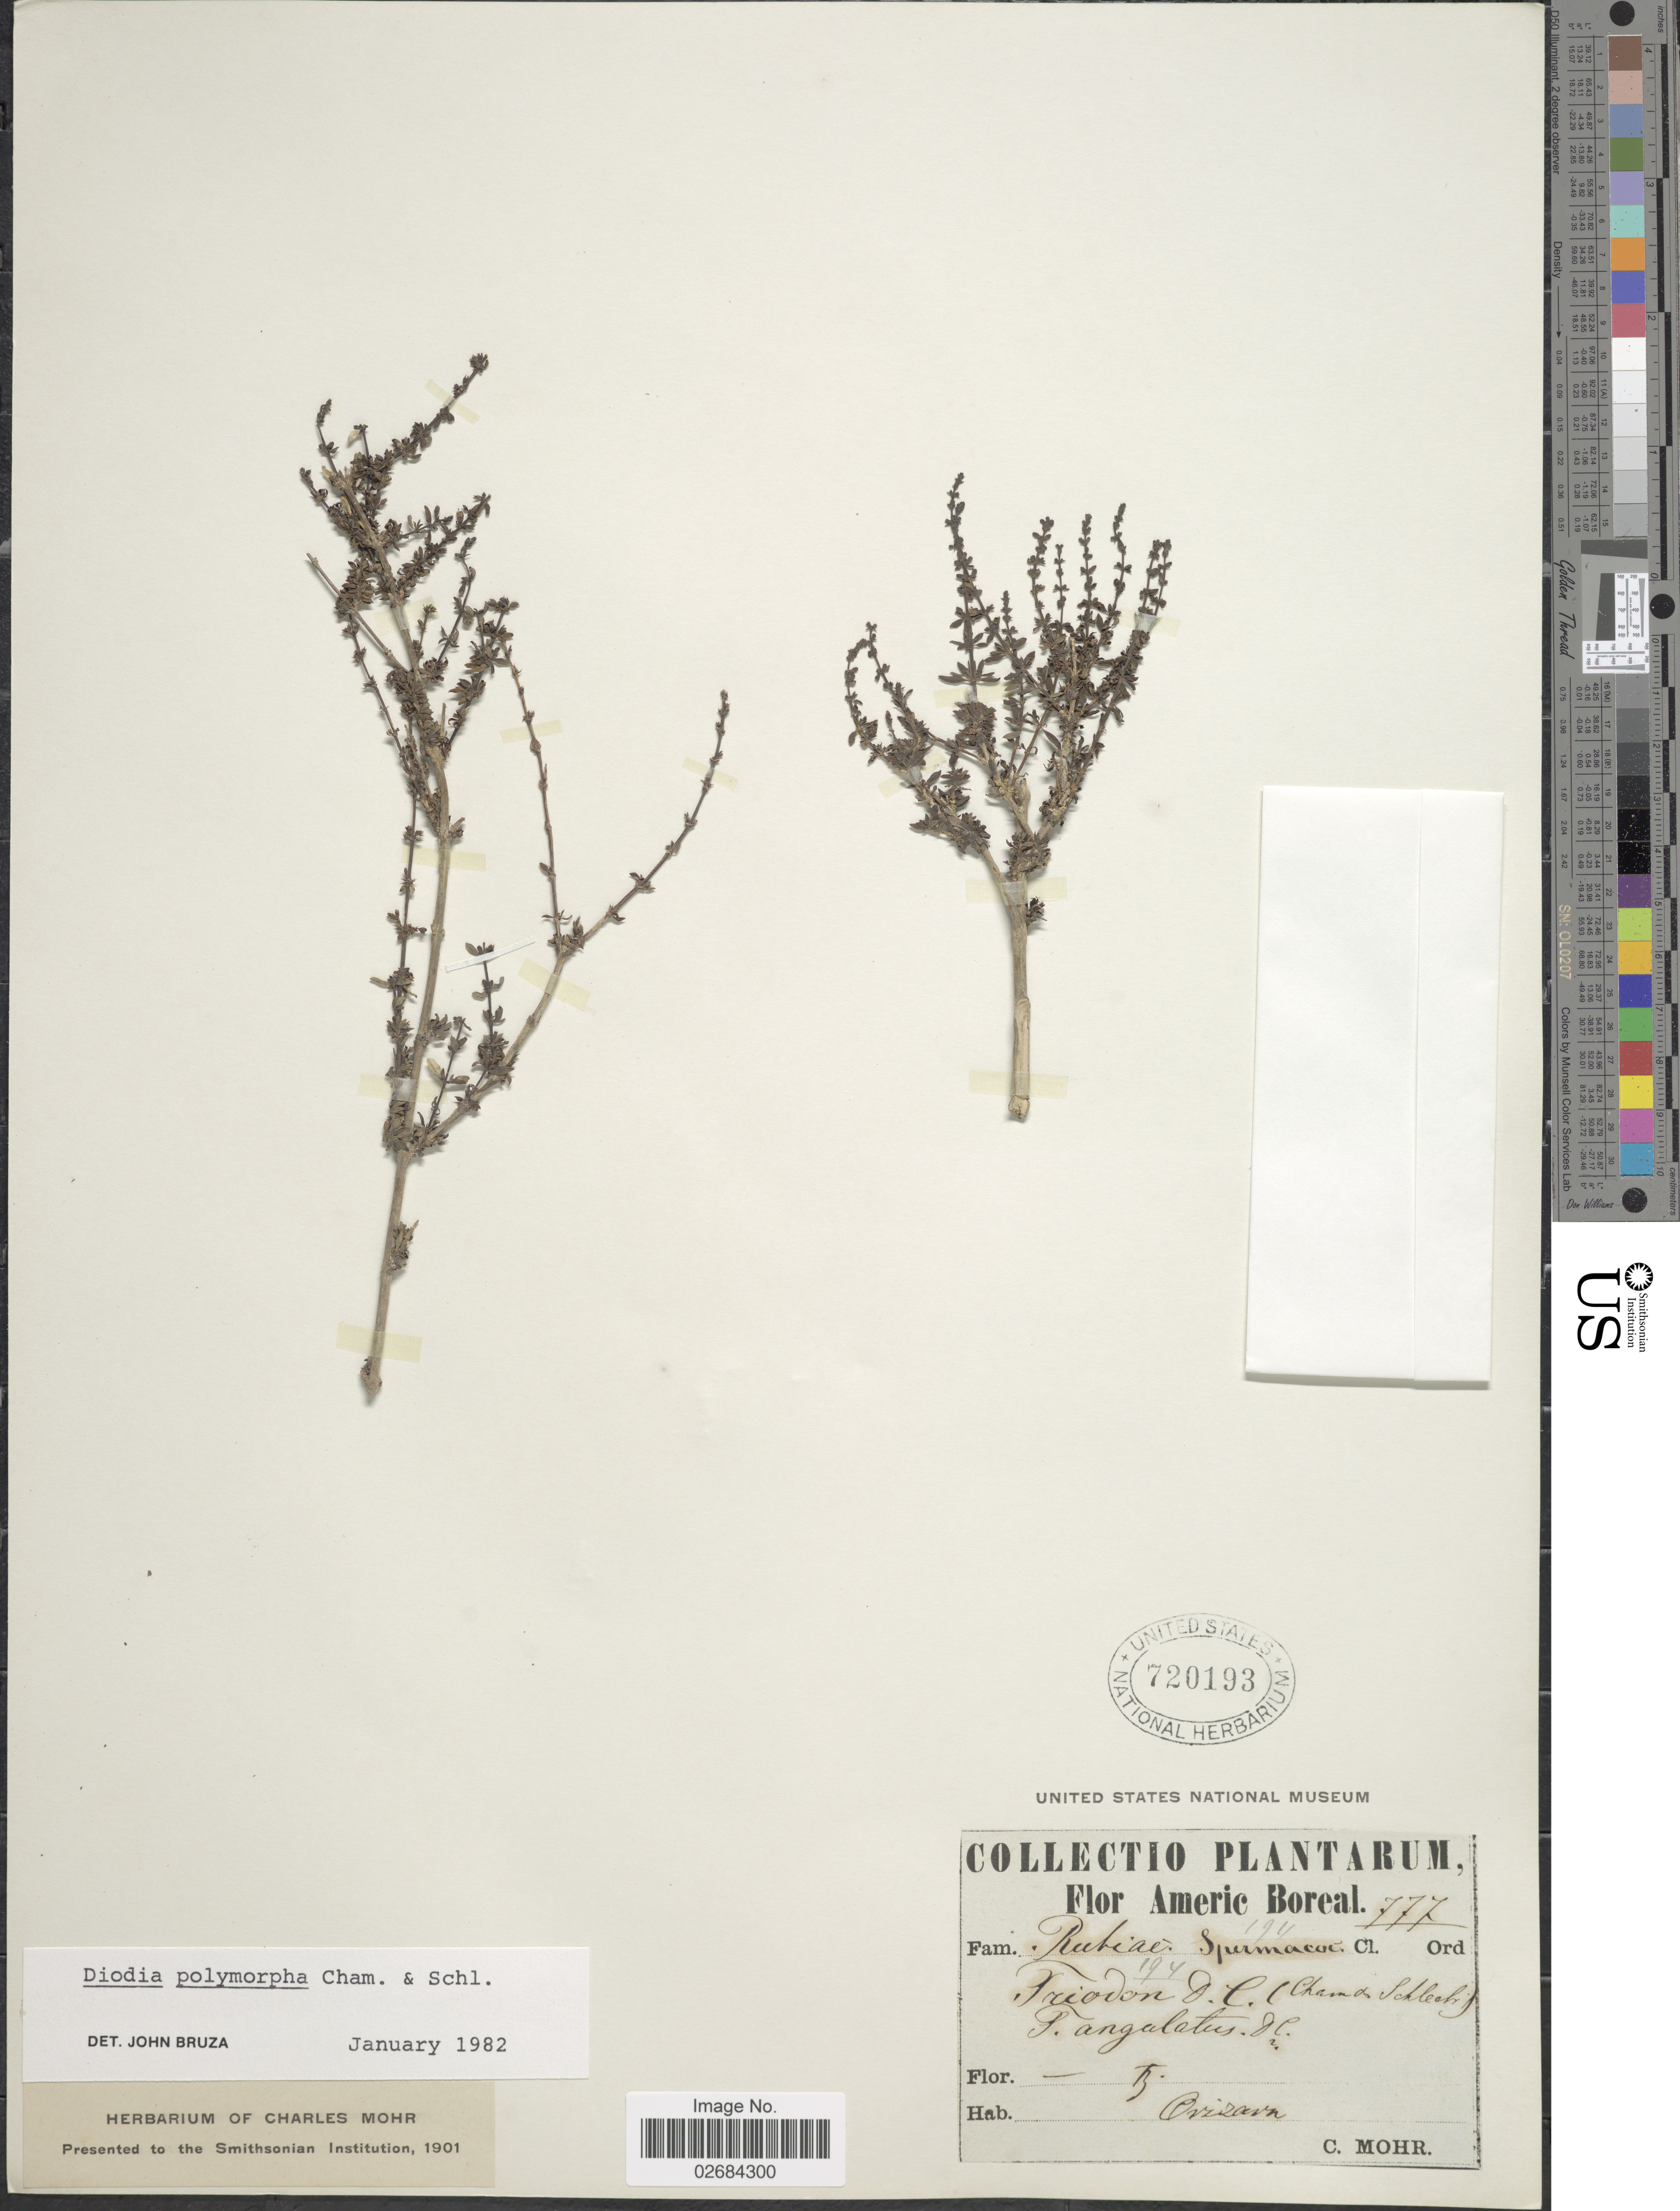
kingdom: Plantae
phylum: Tracheophyta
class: Magnoliopsida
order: Gentianales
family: Rubiaceae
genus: Diodia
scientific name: Diodia brasiliensis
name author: Spreng.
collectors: Mohr, C. T. (herbarium)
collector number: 777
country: Mexico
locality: Americ Boreal Orizaba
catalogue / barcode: US 720193